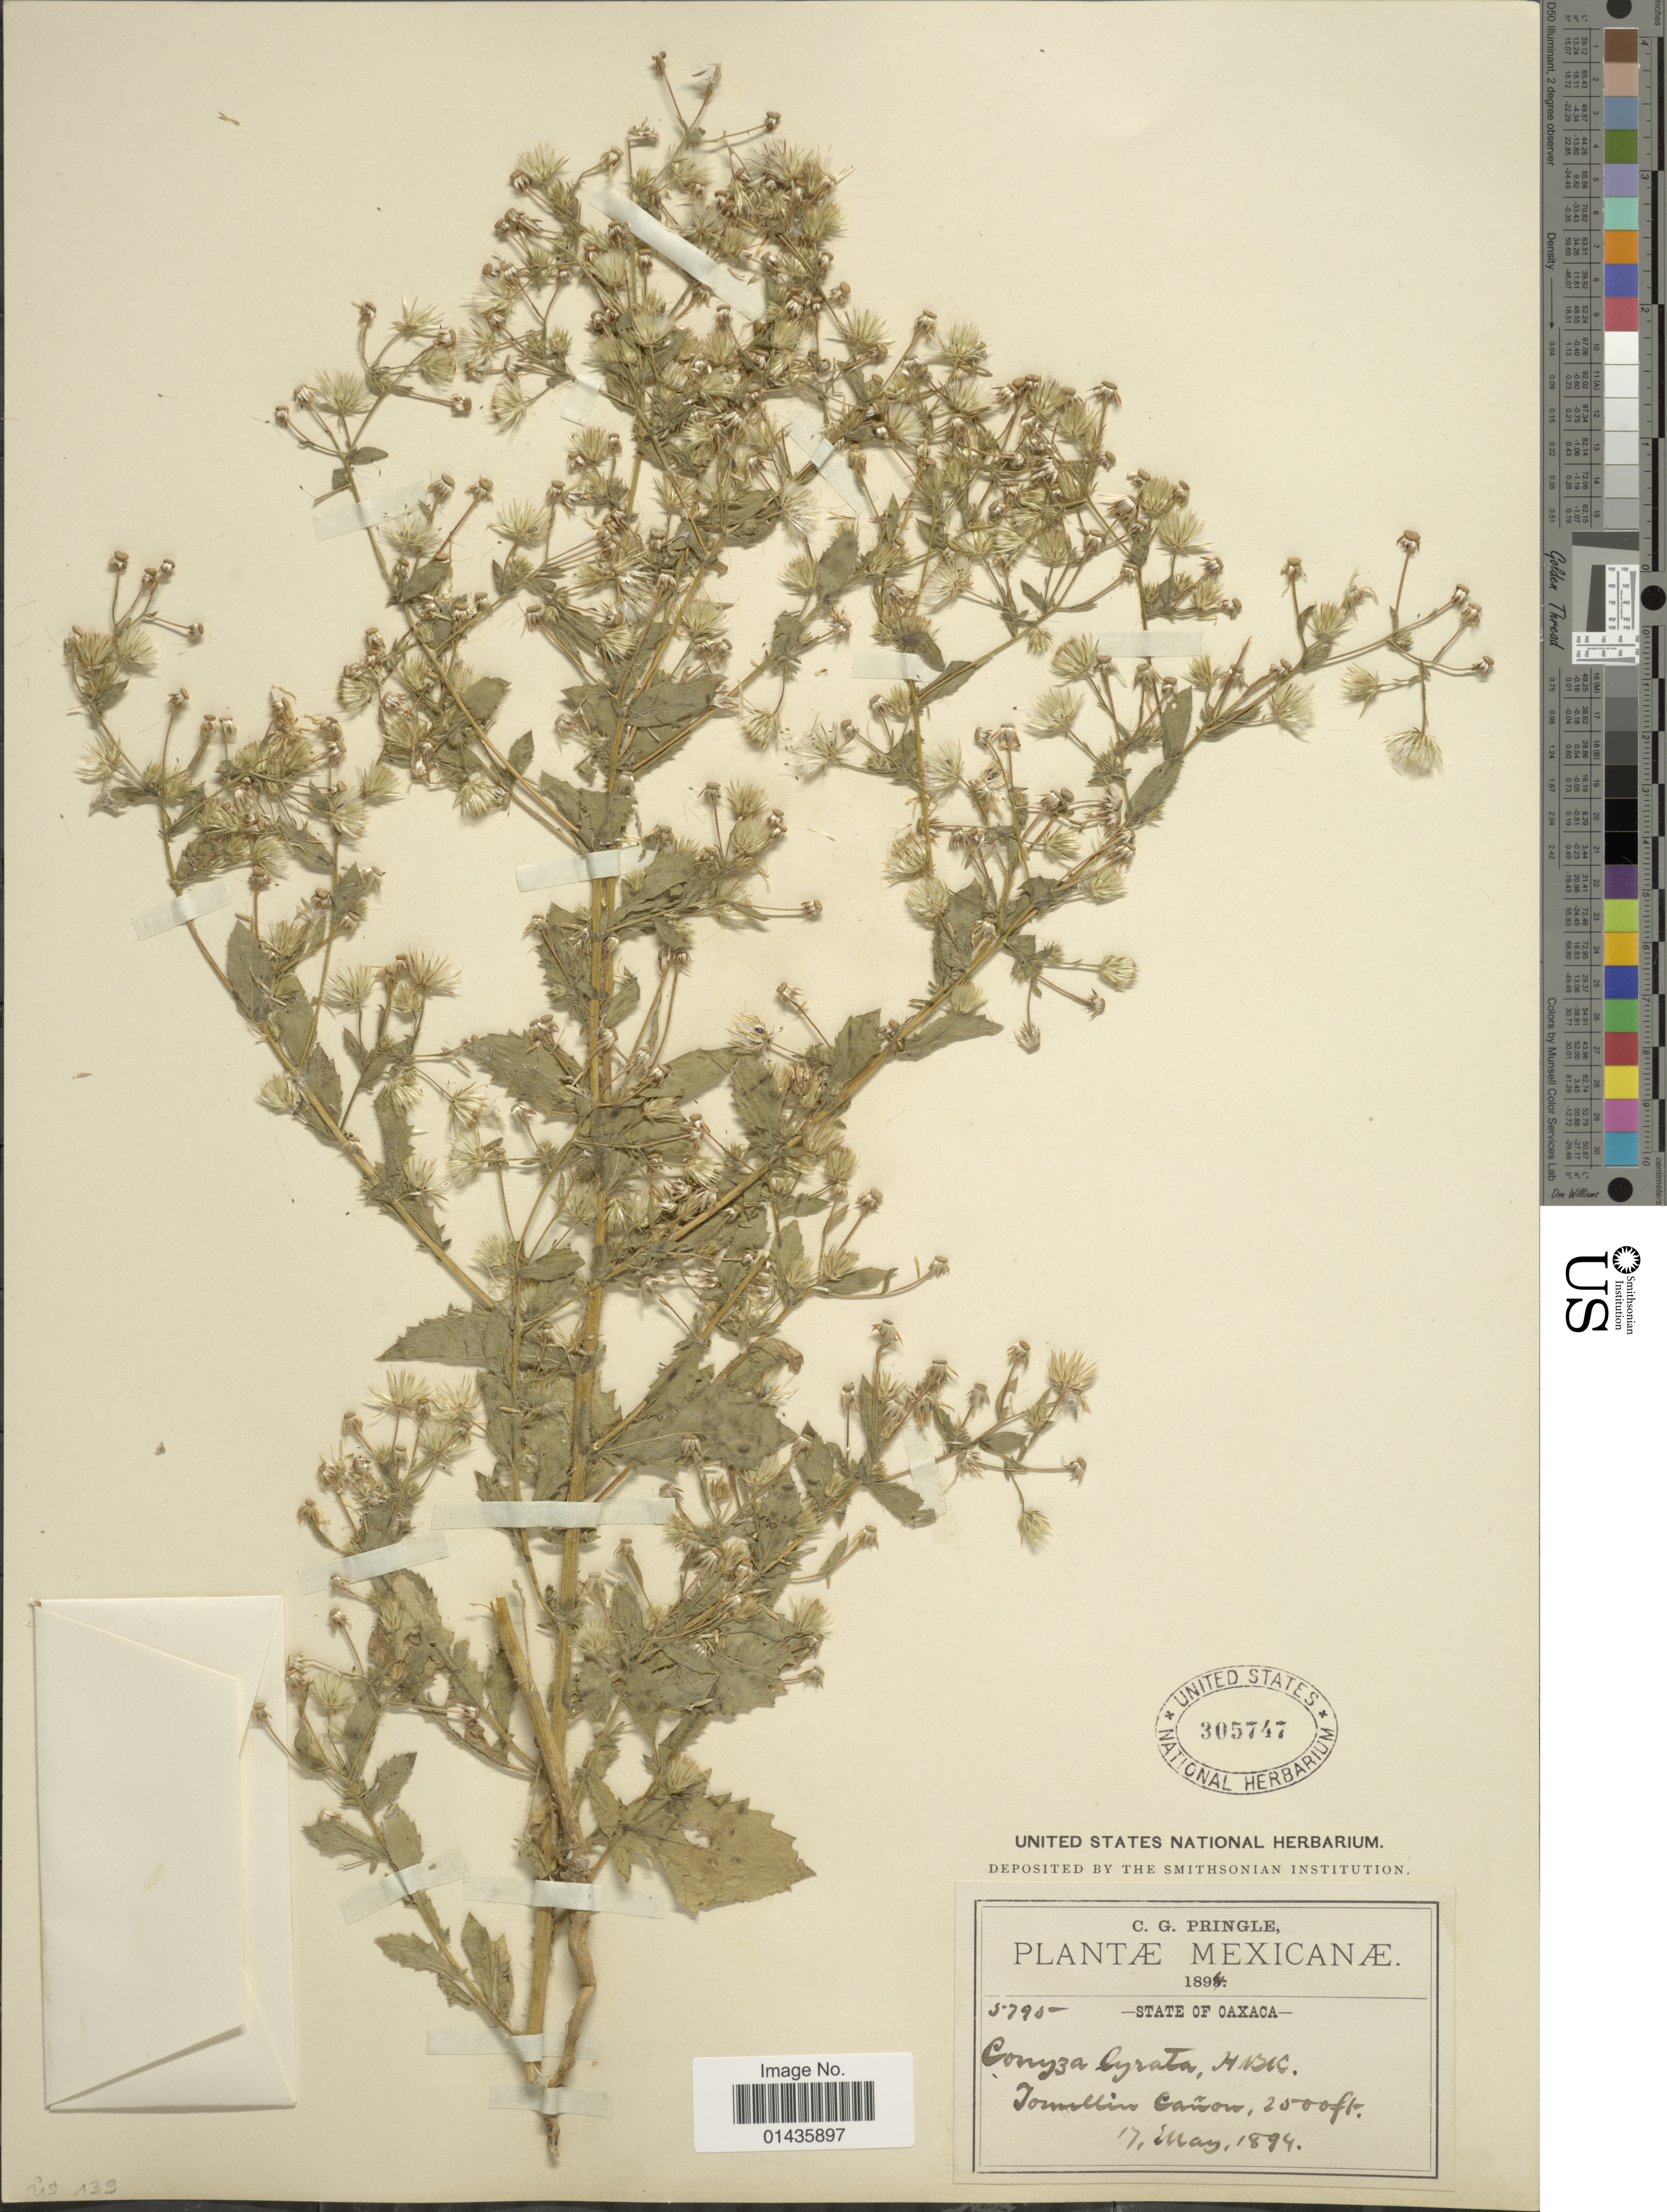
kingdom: Plantae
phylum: Tracheophyta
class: Magnoliopsida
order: Asterales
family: Asteraceae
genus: Pseudoconyza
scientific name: Pseudoconyza lyrata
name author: (Kunth) Cuatrec.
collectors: C. G. Pringle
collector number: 5795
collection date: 1894-05-17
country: Mexico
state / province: Oaxaca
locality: Tomellin Cañon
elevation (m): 762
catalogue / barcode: US 305747